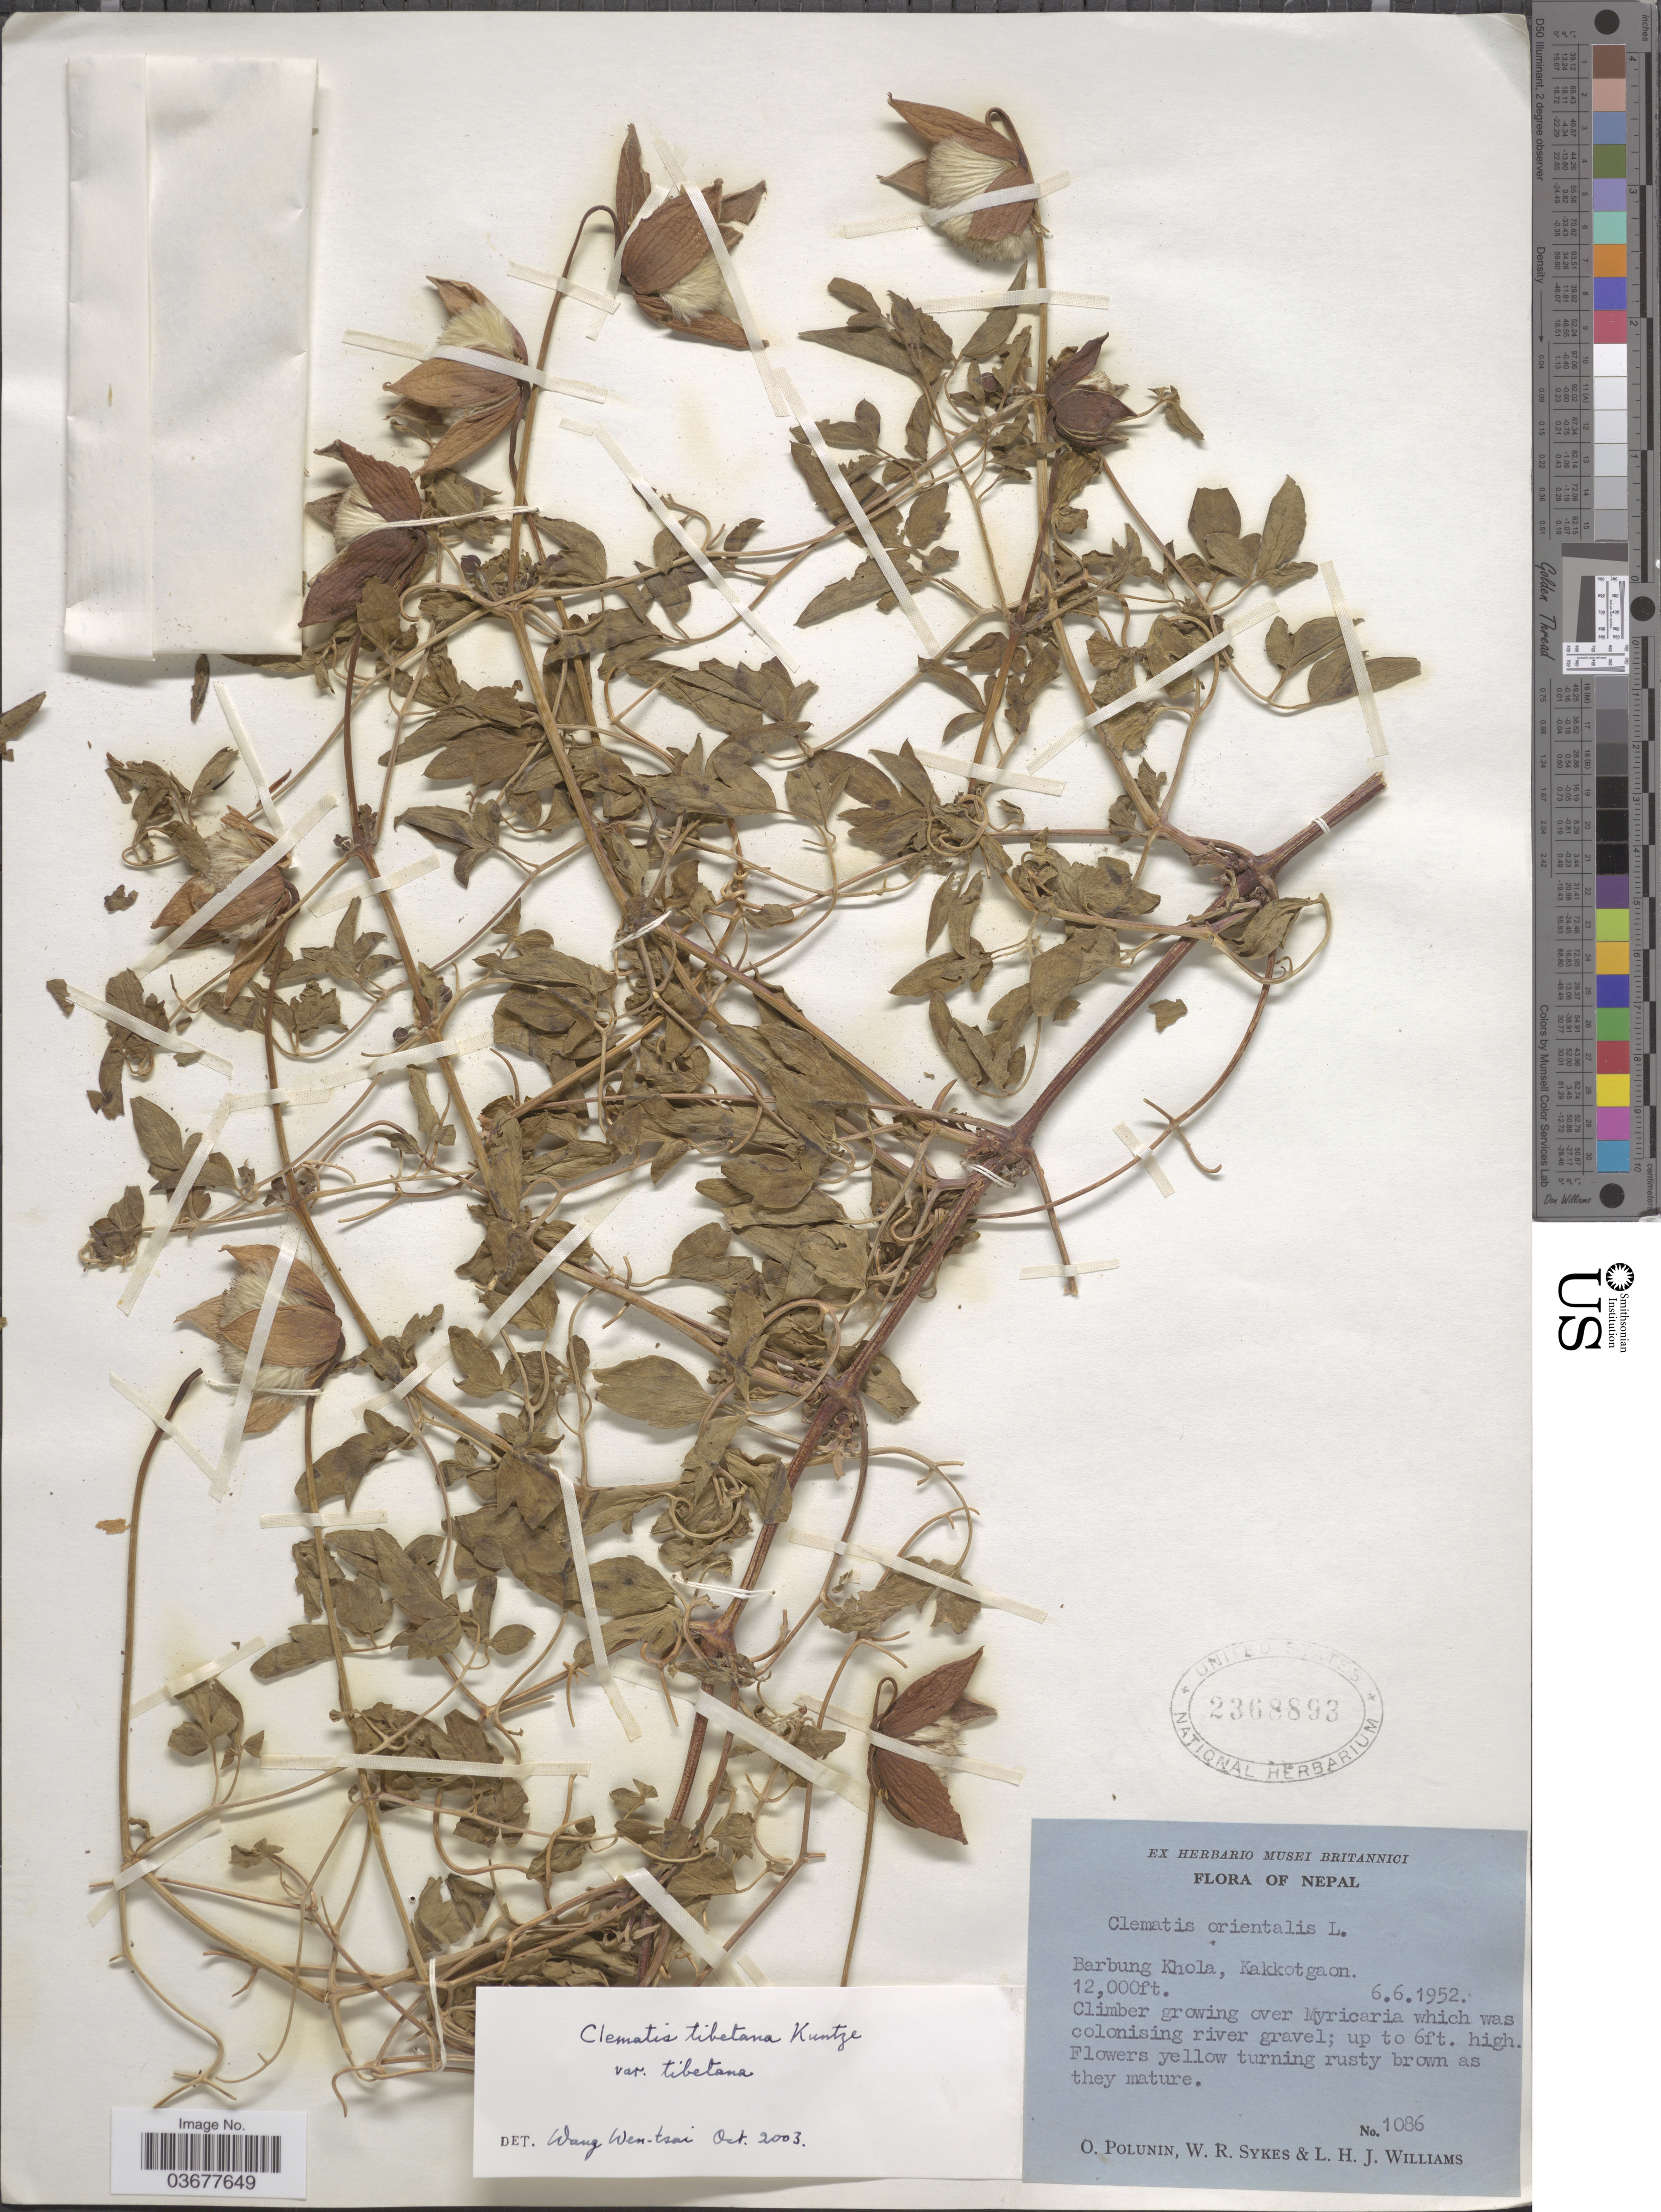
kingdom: Plantae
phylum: Tracheophyta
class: Magnoliopsida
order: Ranunculales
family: Ranunculaceae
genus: Clematis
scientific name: Clematis tibetana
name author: Kuntze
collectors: O. V. Polunin, W. R. Sykes & L. H. J. Williams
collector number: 1086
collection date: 1952-06-06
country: Nepal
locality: Barbung Khola, Kakkotgaon.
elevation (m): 3658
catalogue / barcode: US 2368893